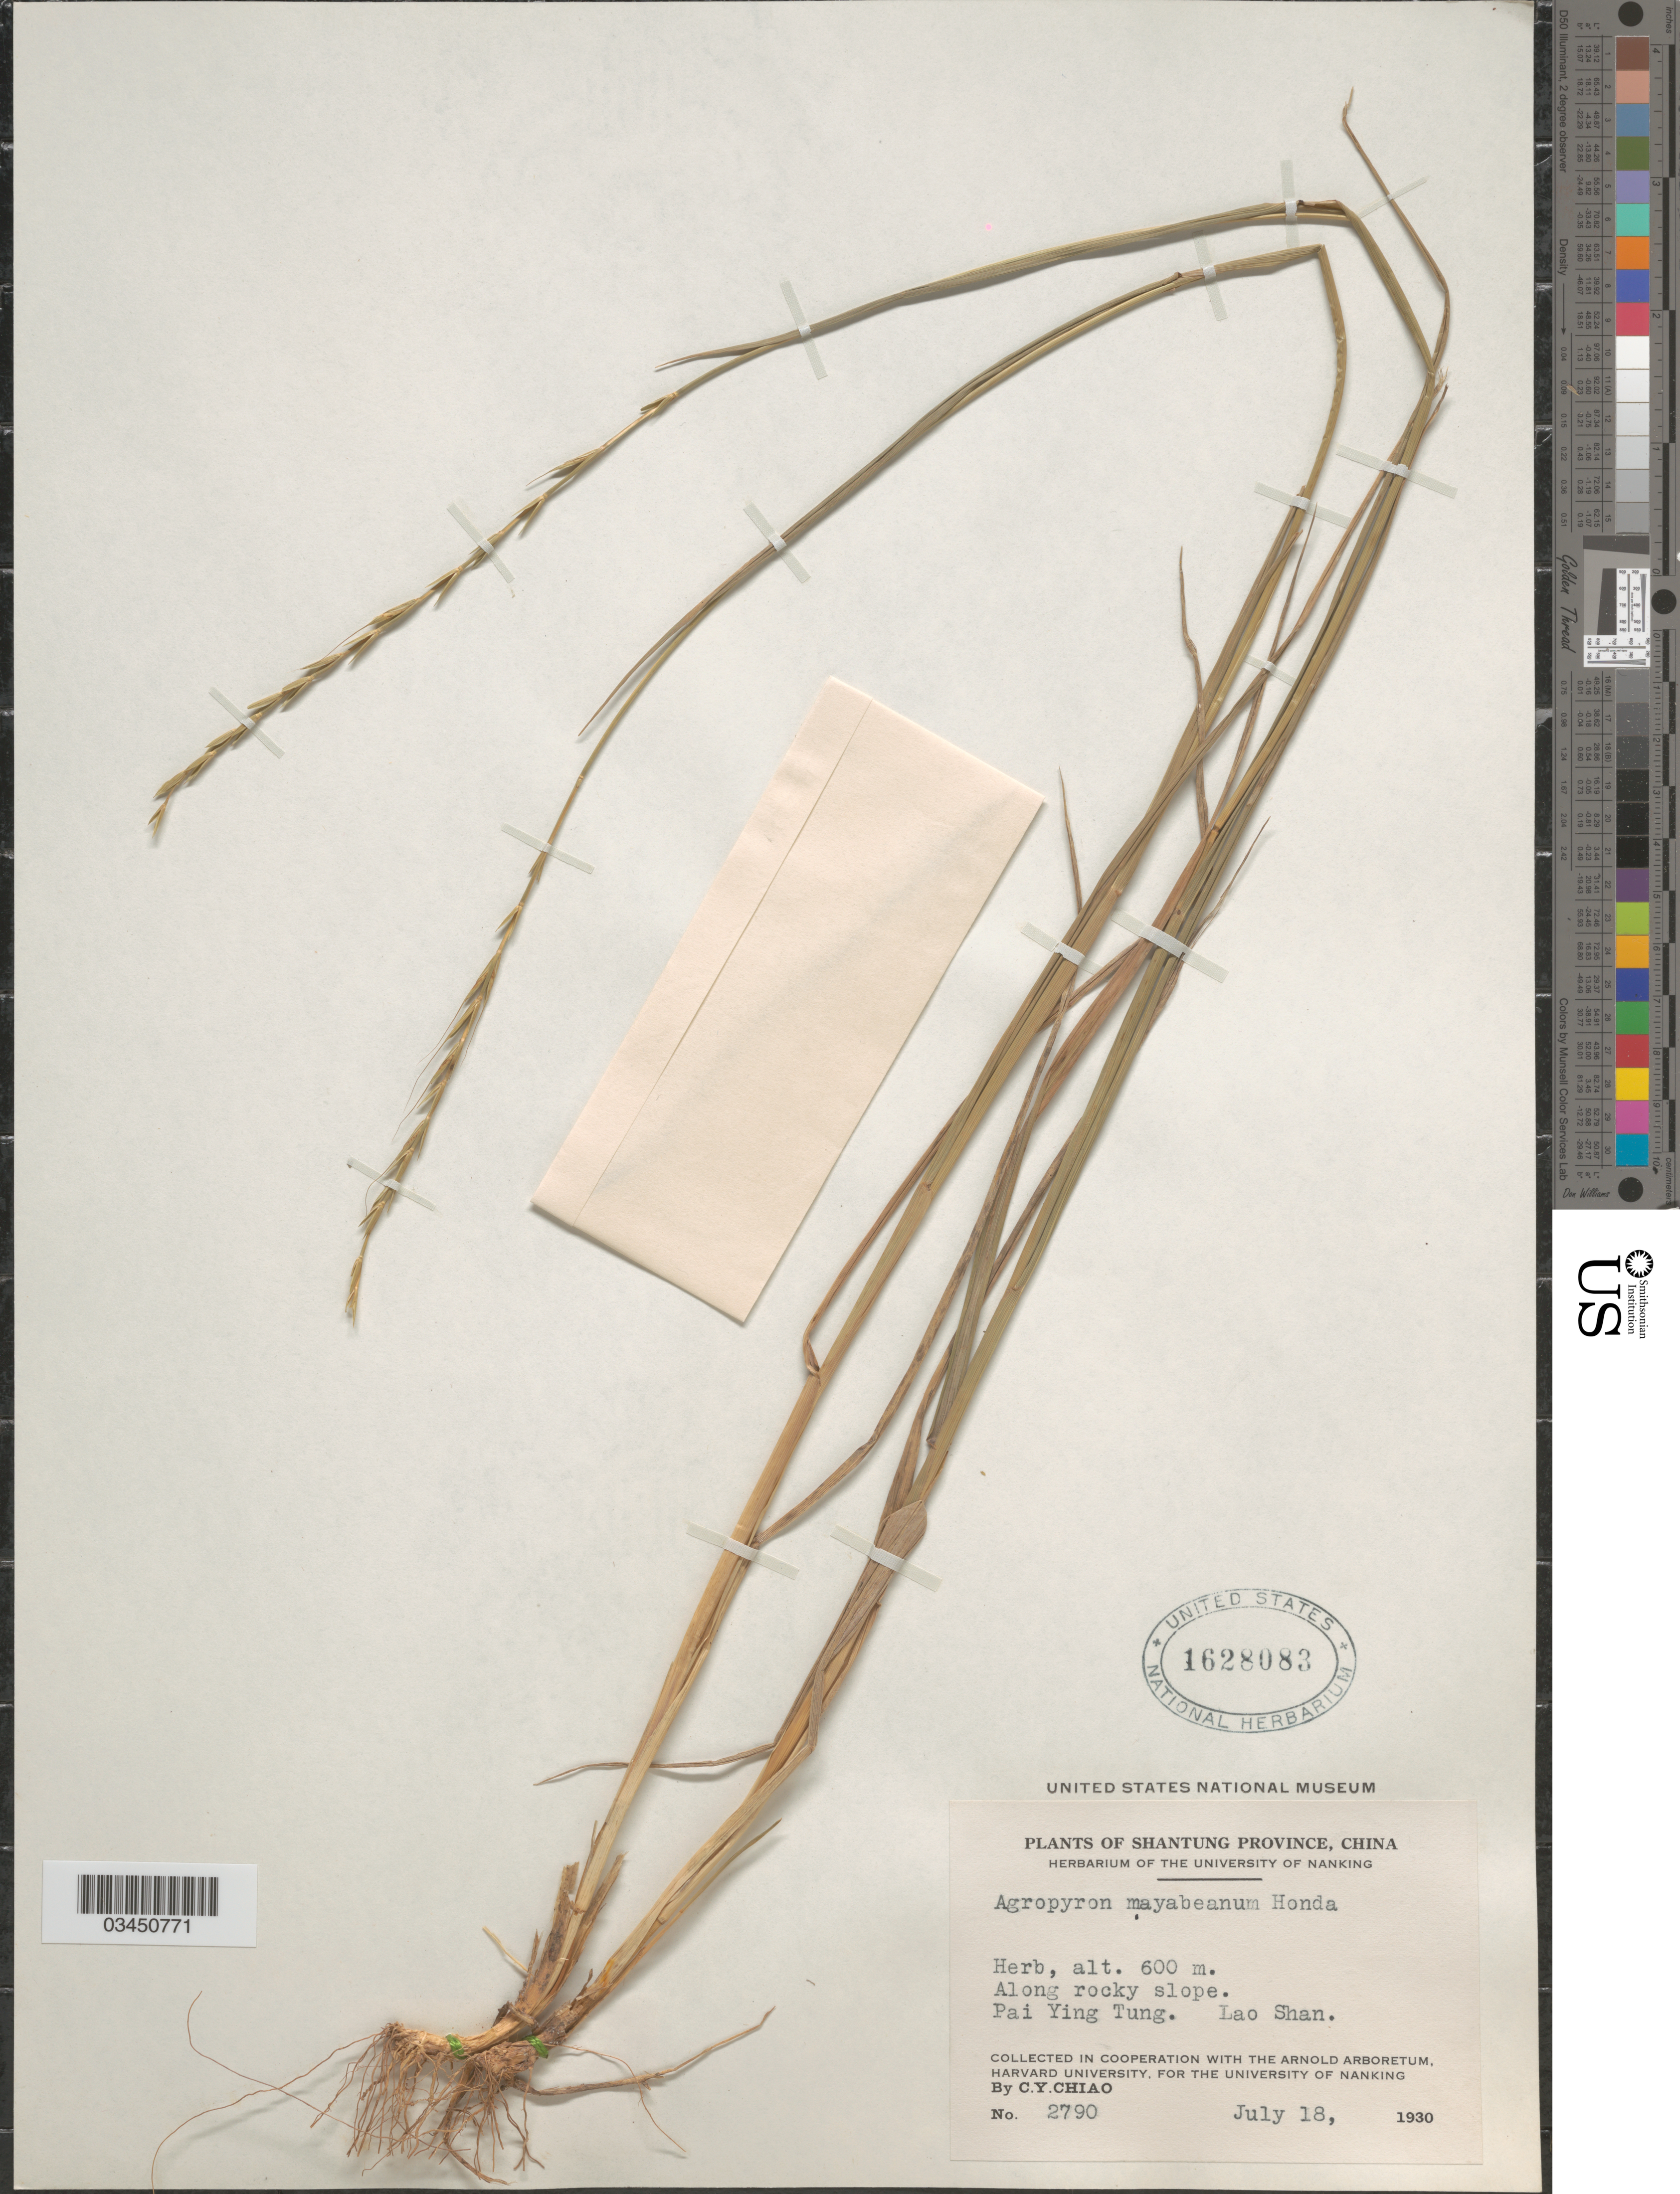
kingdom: Plantae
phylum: Tracheophyta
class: Liliopsida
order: Poales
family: Poaceae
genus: Elymus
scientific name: Elymus x mayebaranus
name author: (Honda) S.L. Chen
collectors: C. Y. Chiao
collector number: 2790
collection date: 1930-07-18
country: China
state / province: Shandong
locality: Shantung Province. Along rocky slope. Pai Ying Tung. Lao Shan.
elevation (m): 600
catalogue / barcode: US 1628083